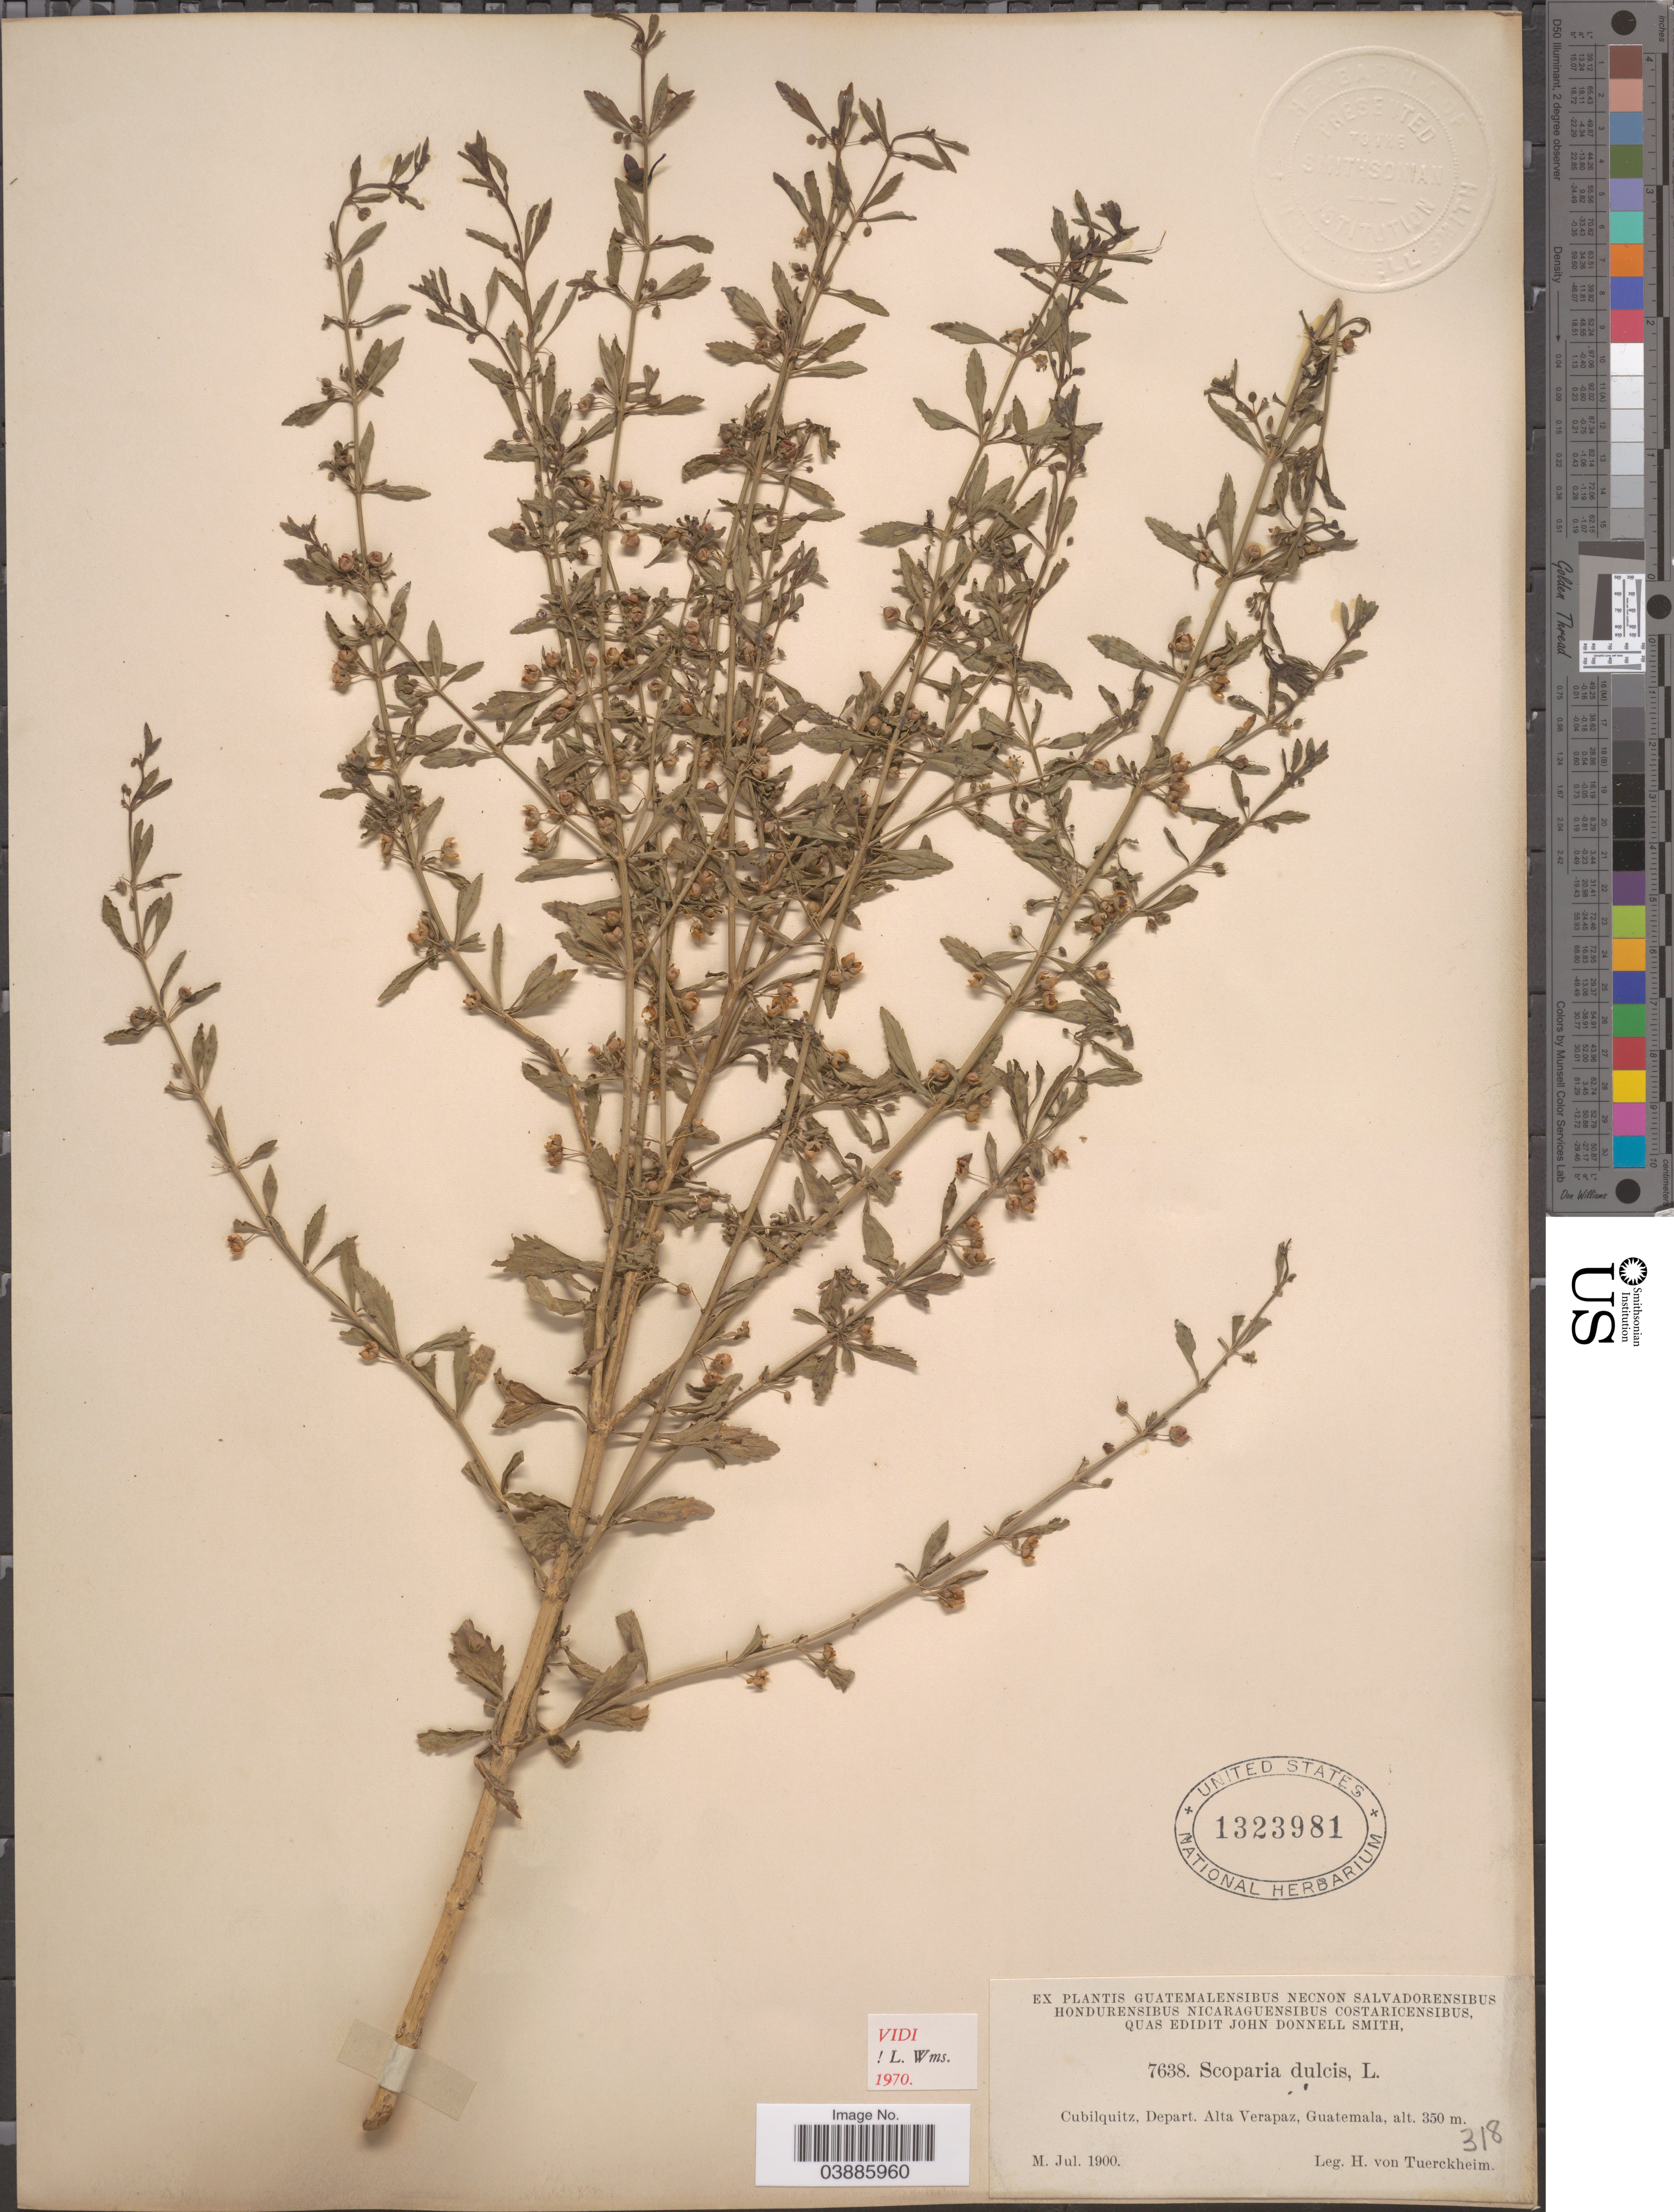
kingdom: Plantae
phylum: Tracheophyta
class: Magnoliopsida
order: Lamiales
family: Plantaginaceae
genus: Scoparia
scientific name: Scoparia dulcis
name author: L.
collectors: H. von Türckheim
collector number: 7638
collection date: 1900-07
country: Guatemala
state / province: Alta Verapaz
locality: Cubilquitz, Depart. Alta Verapaz.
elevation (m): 350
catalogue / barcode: US 1323981